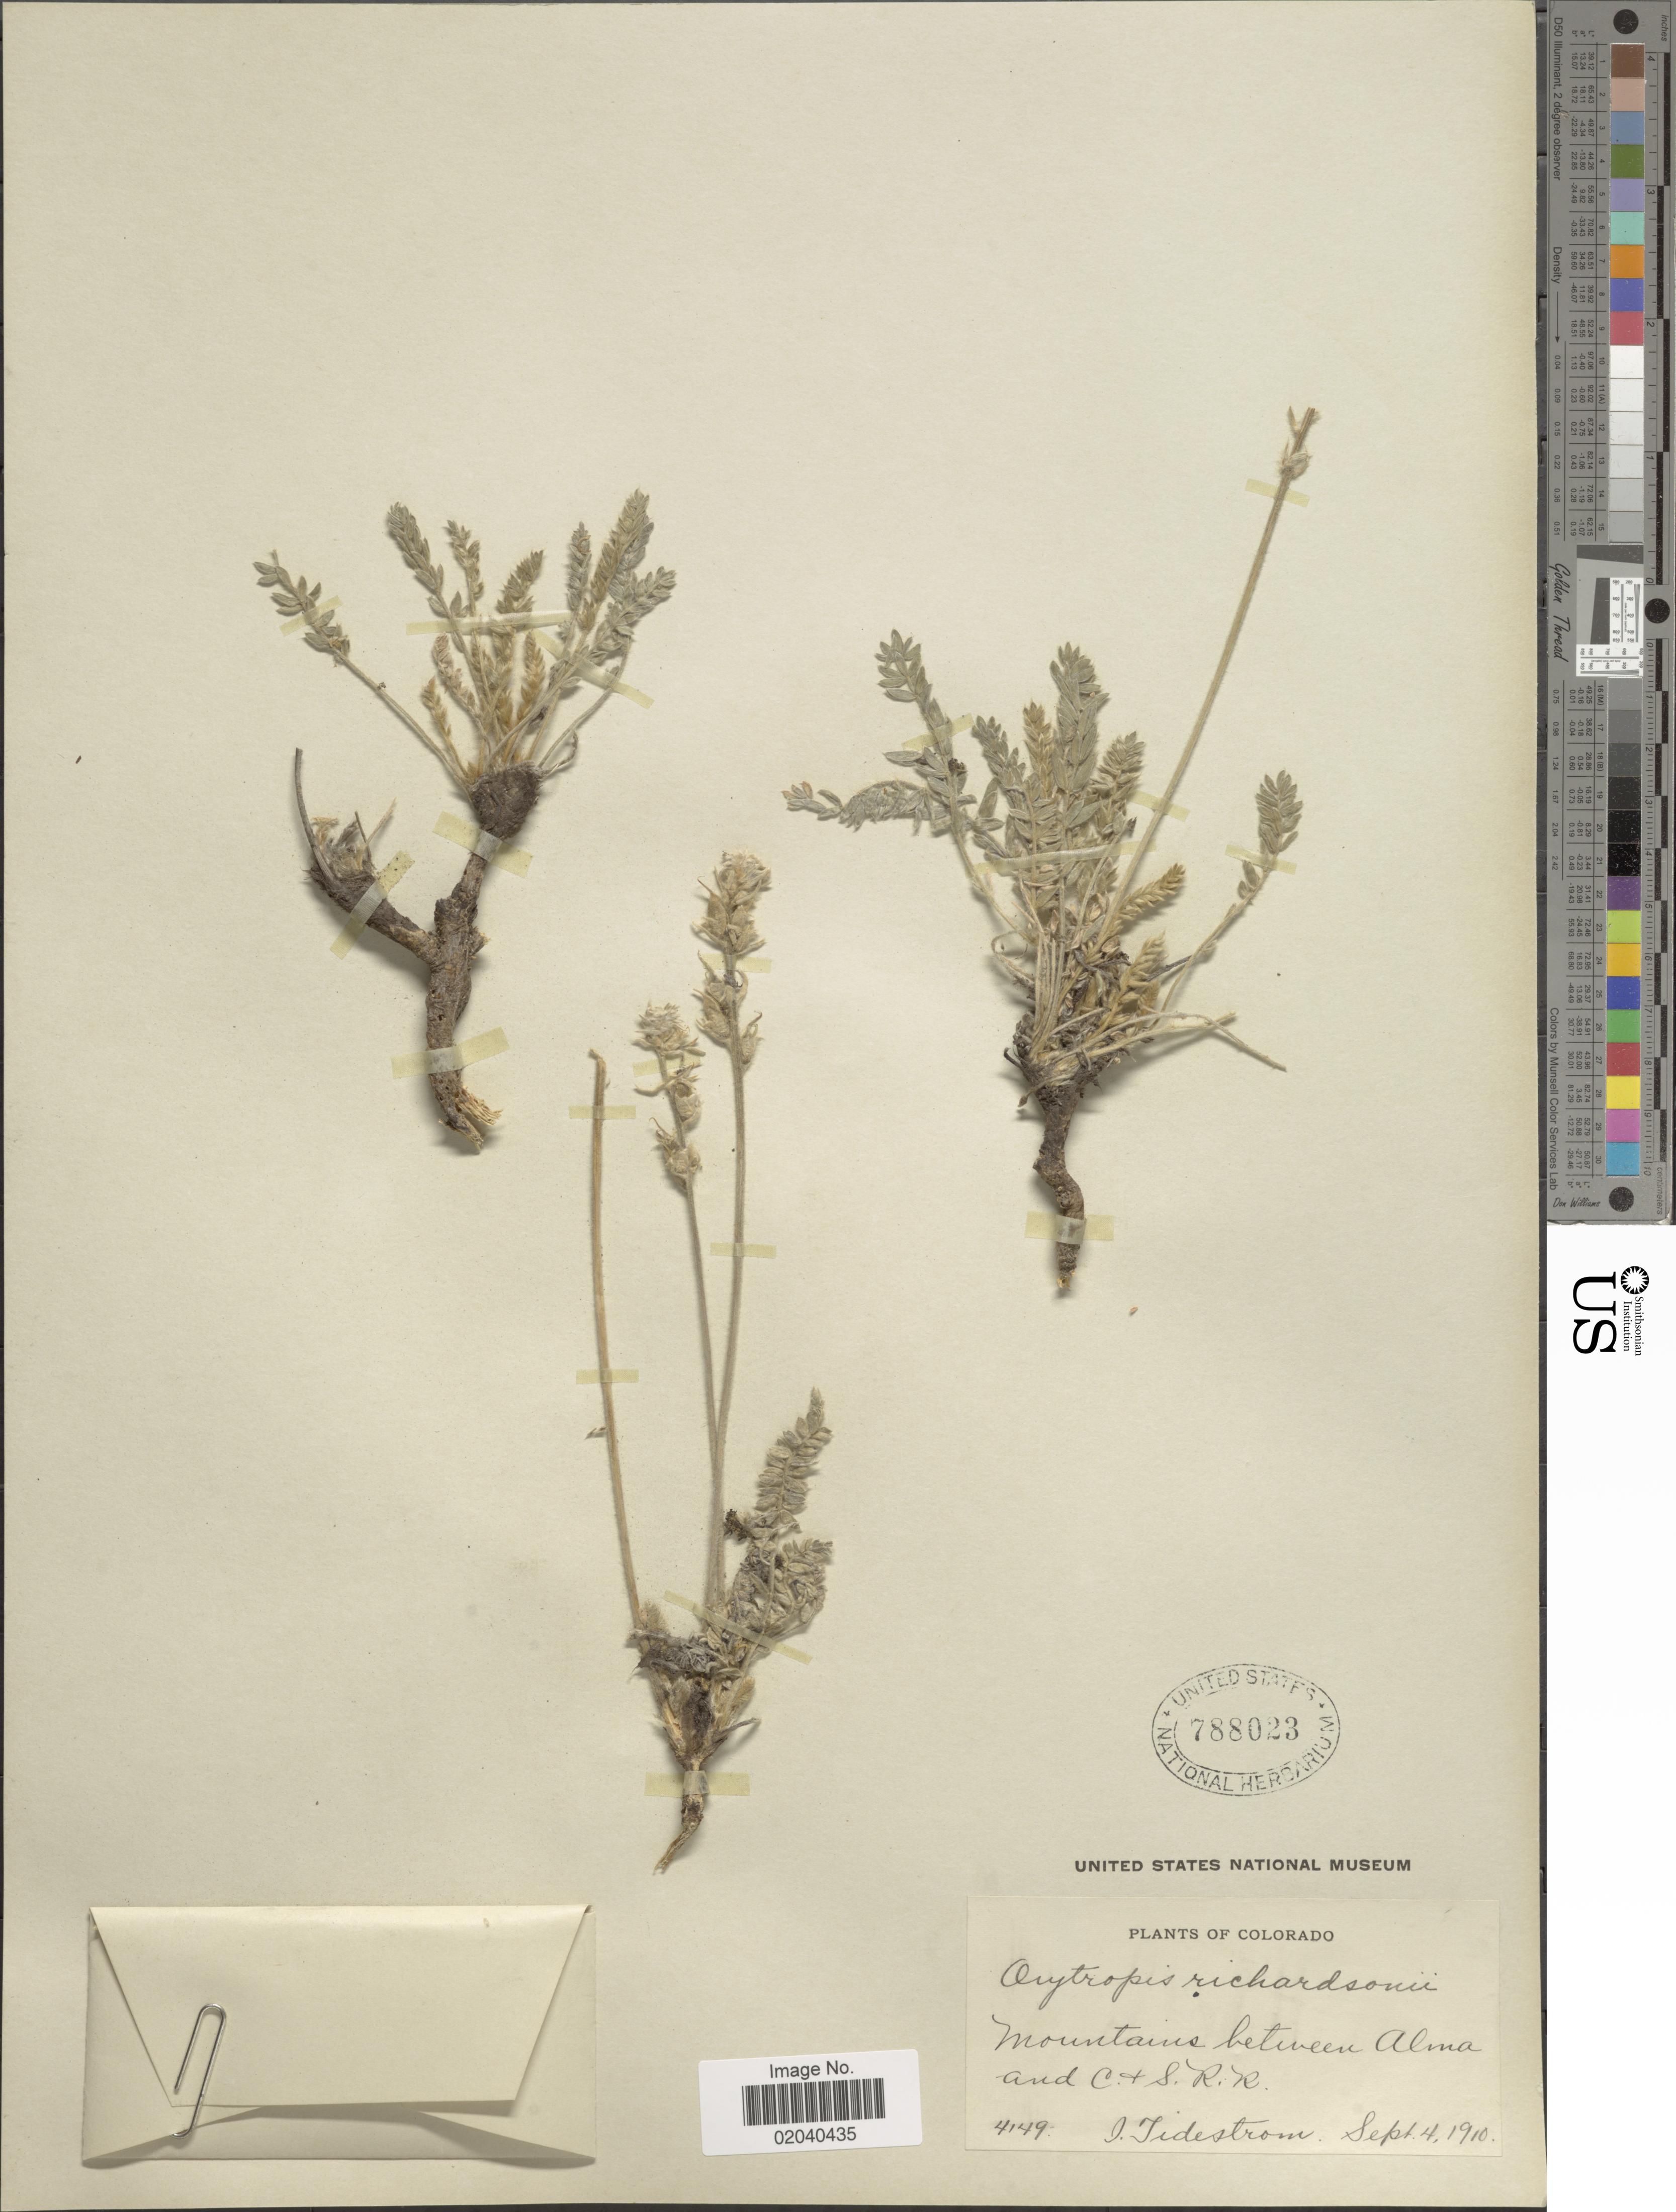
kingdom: Plantae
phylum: Tracheophyta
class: Magnoliopsida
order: Fabales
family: Fabaceae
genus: Oxytropis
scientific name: Oxytropis splendens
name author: Douglas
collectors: J. Tidestrom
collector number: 4149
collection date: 1910-09-04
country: United States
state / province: Colorado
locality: Mountains between Alma and C. + S.R.R.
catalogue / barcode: US 788023